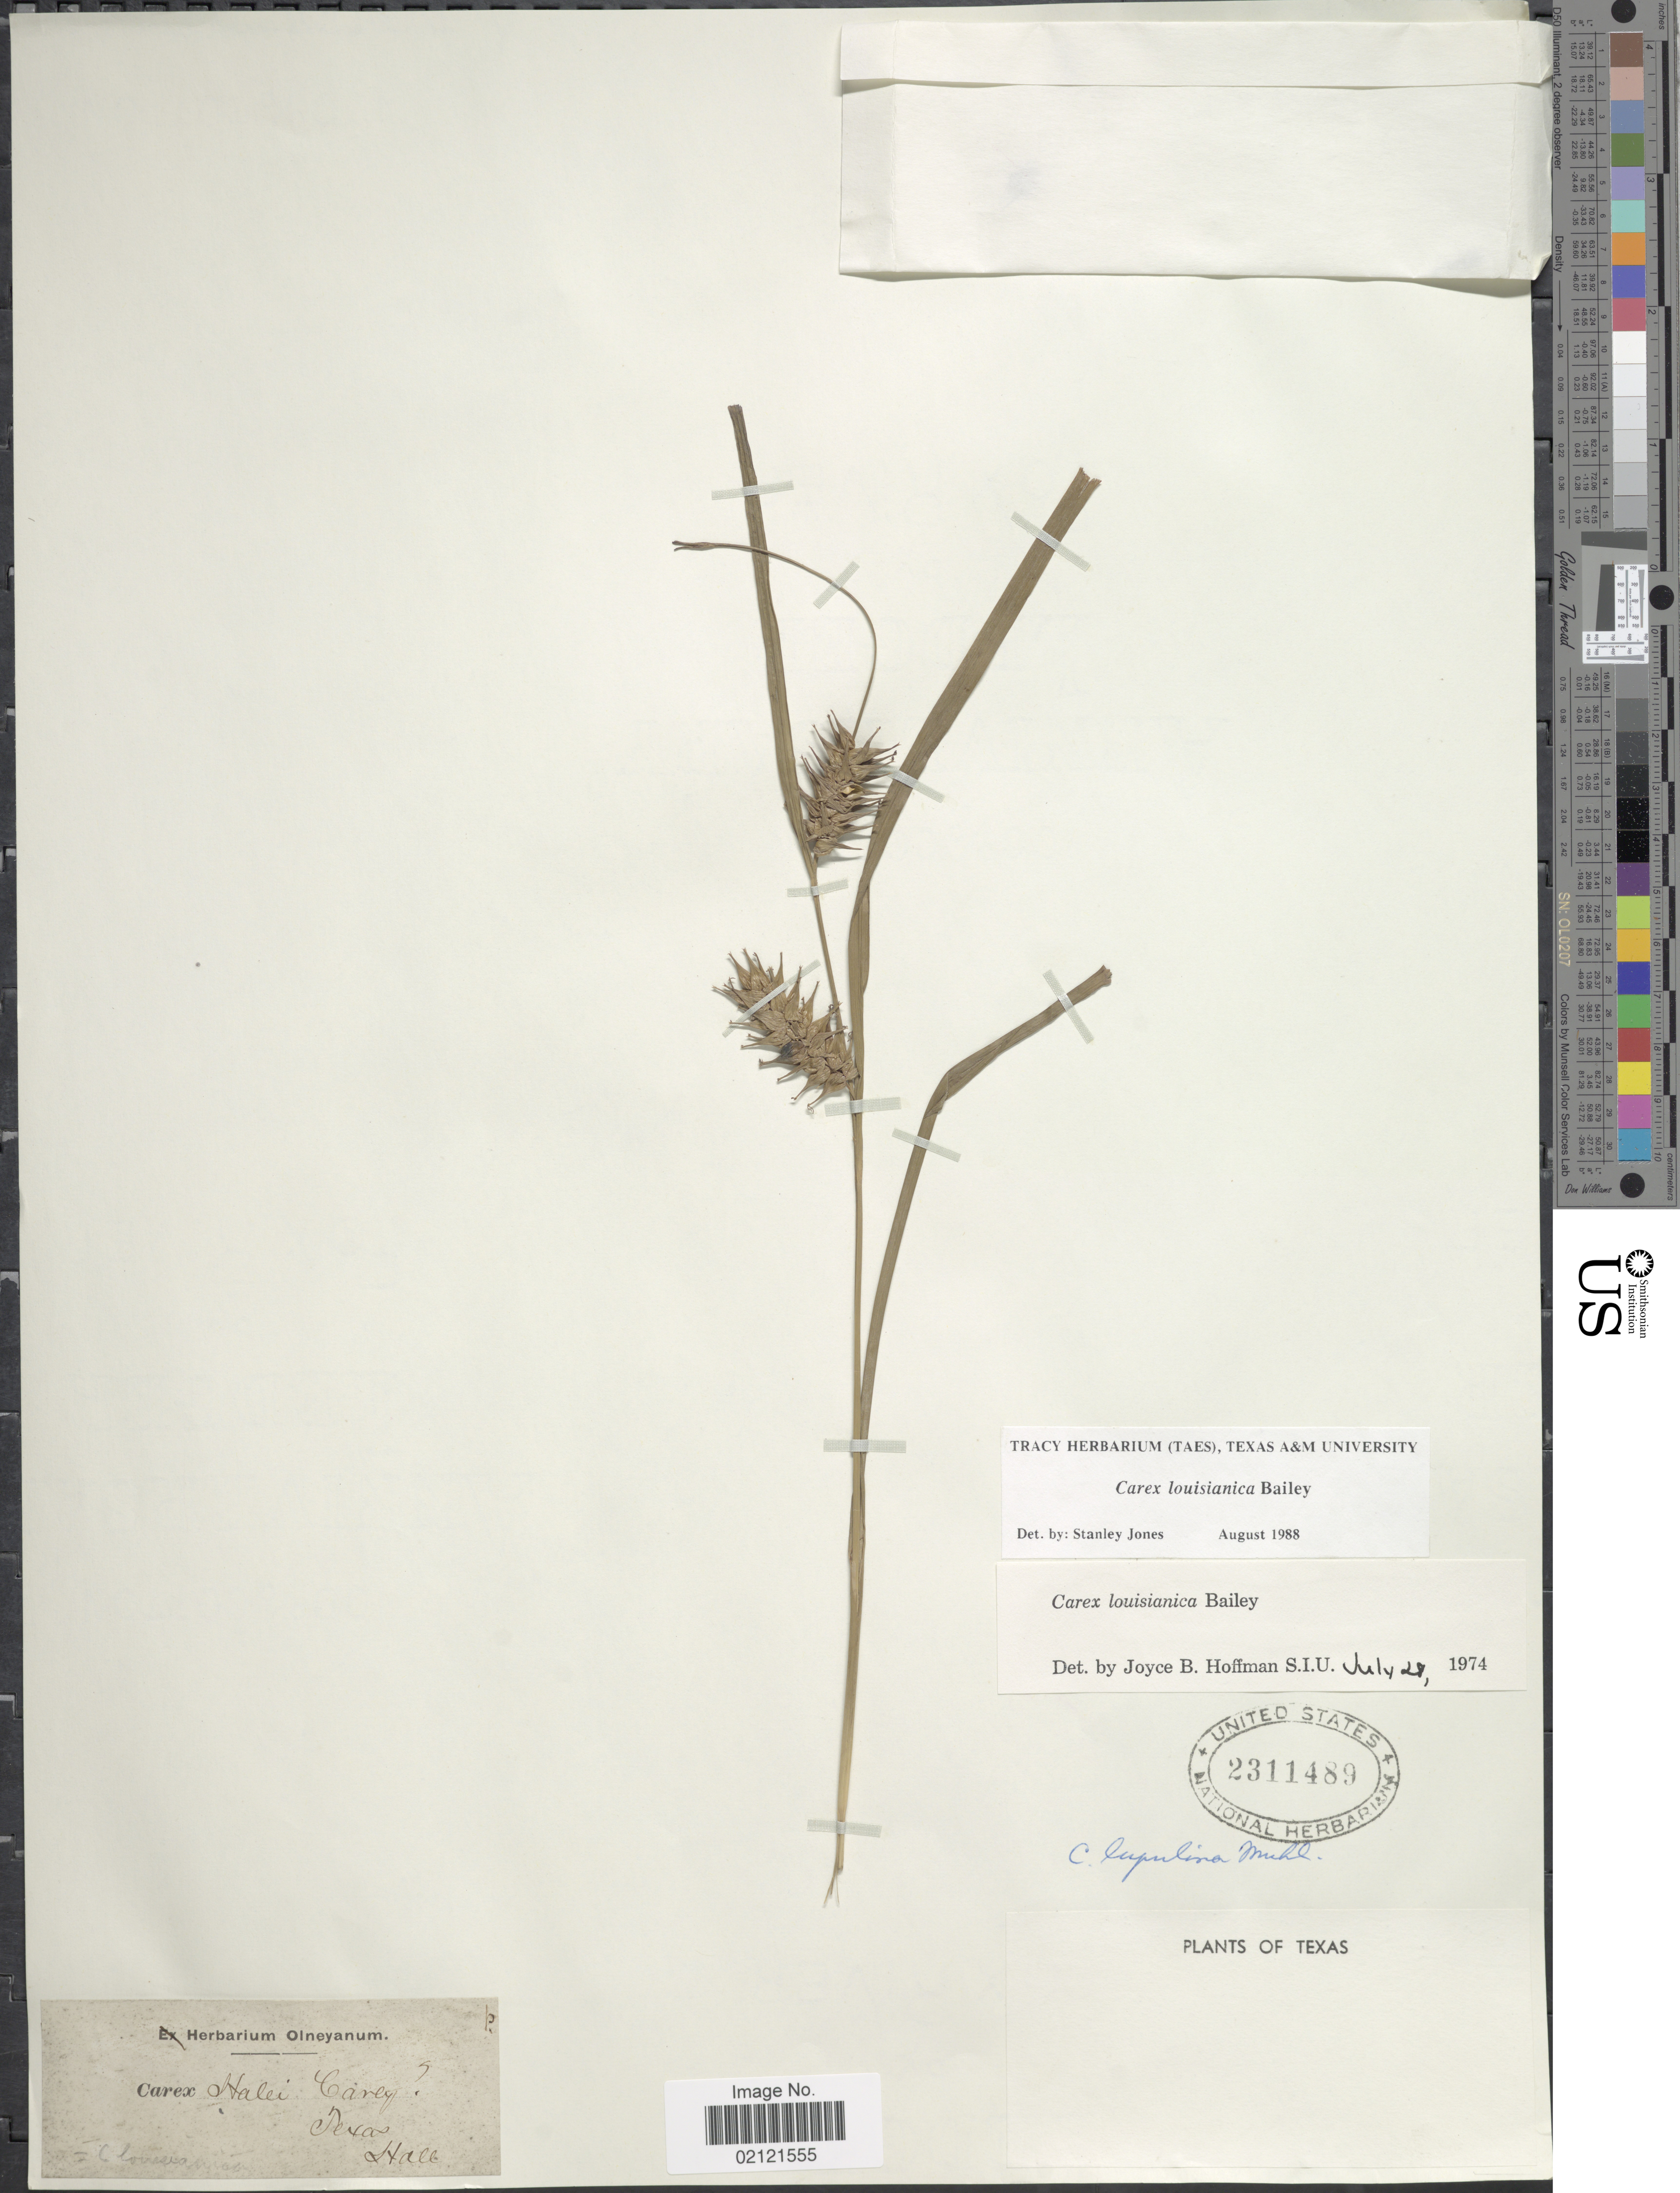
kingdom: Plantae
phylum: Tracheophyta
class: Liliopsida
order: Poales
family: Cyperaceae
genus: Carex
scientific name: Carex louisianica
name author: L.H. Bailey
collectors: -- Hall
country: United States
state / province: Texas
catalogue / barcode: US 2311489